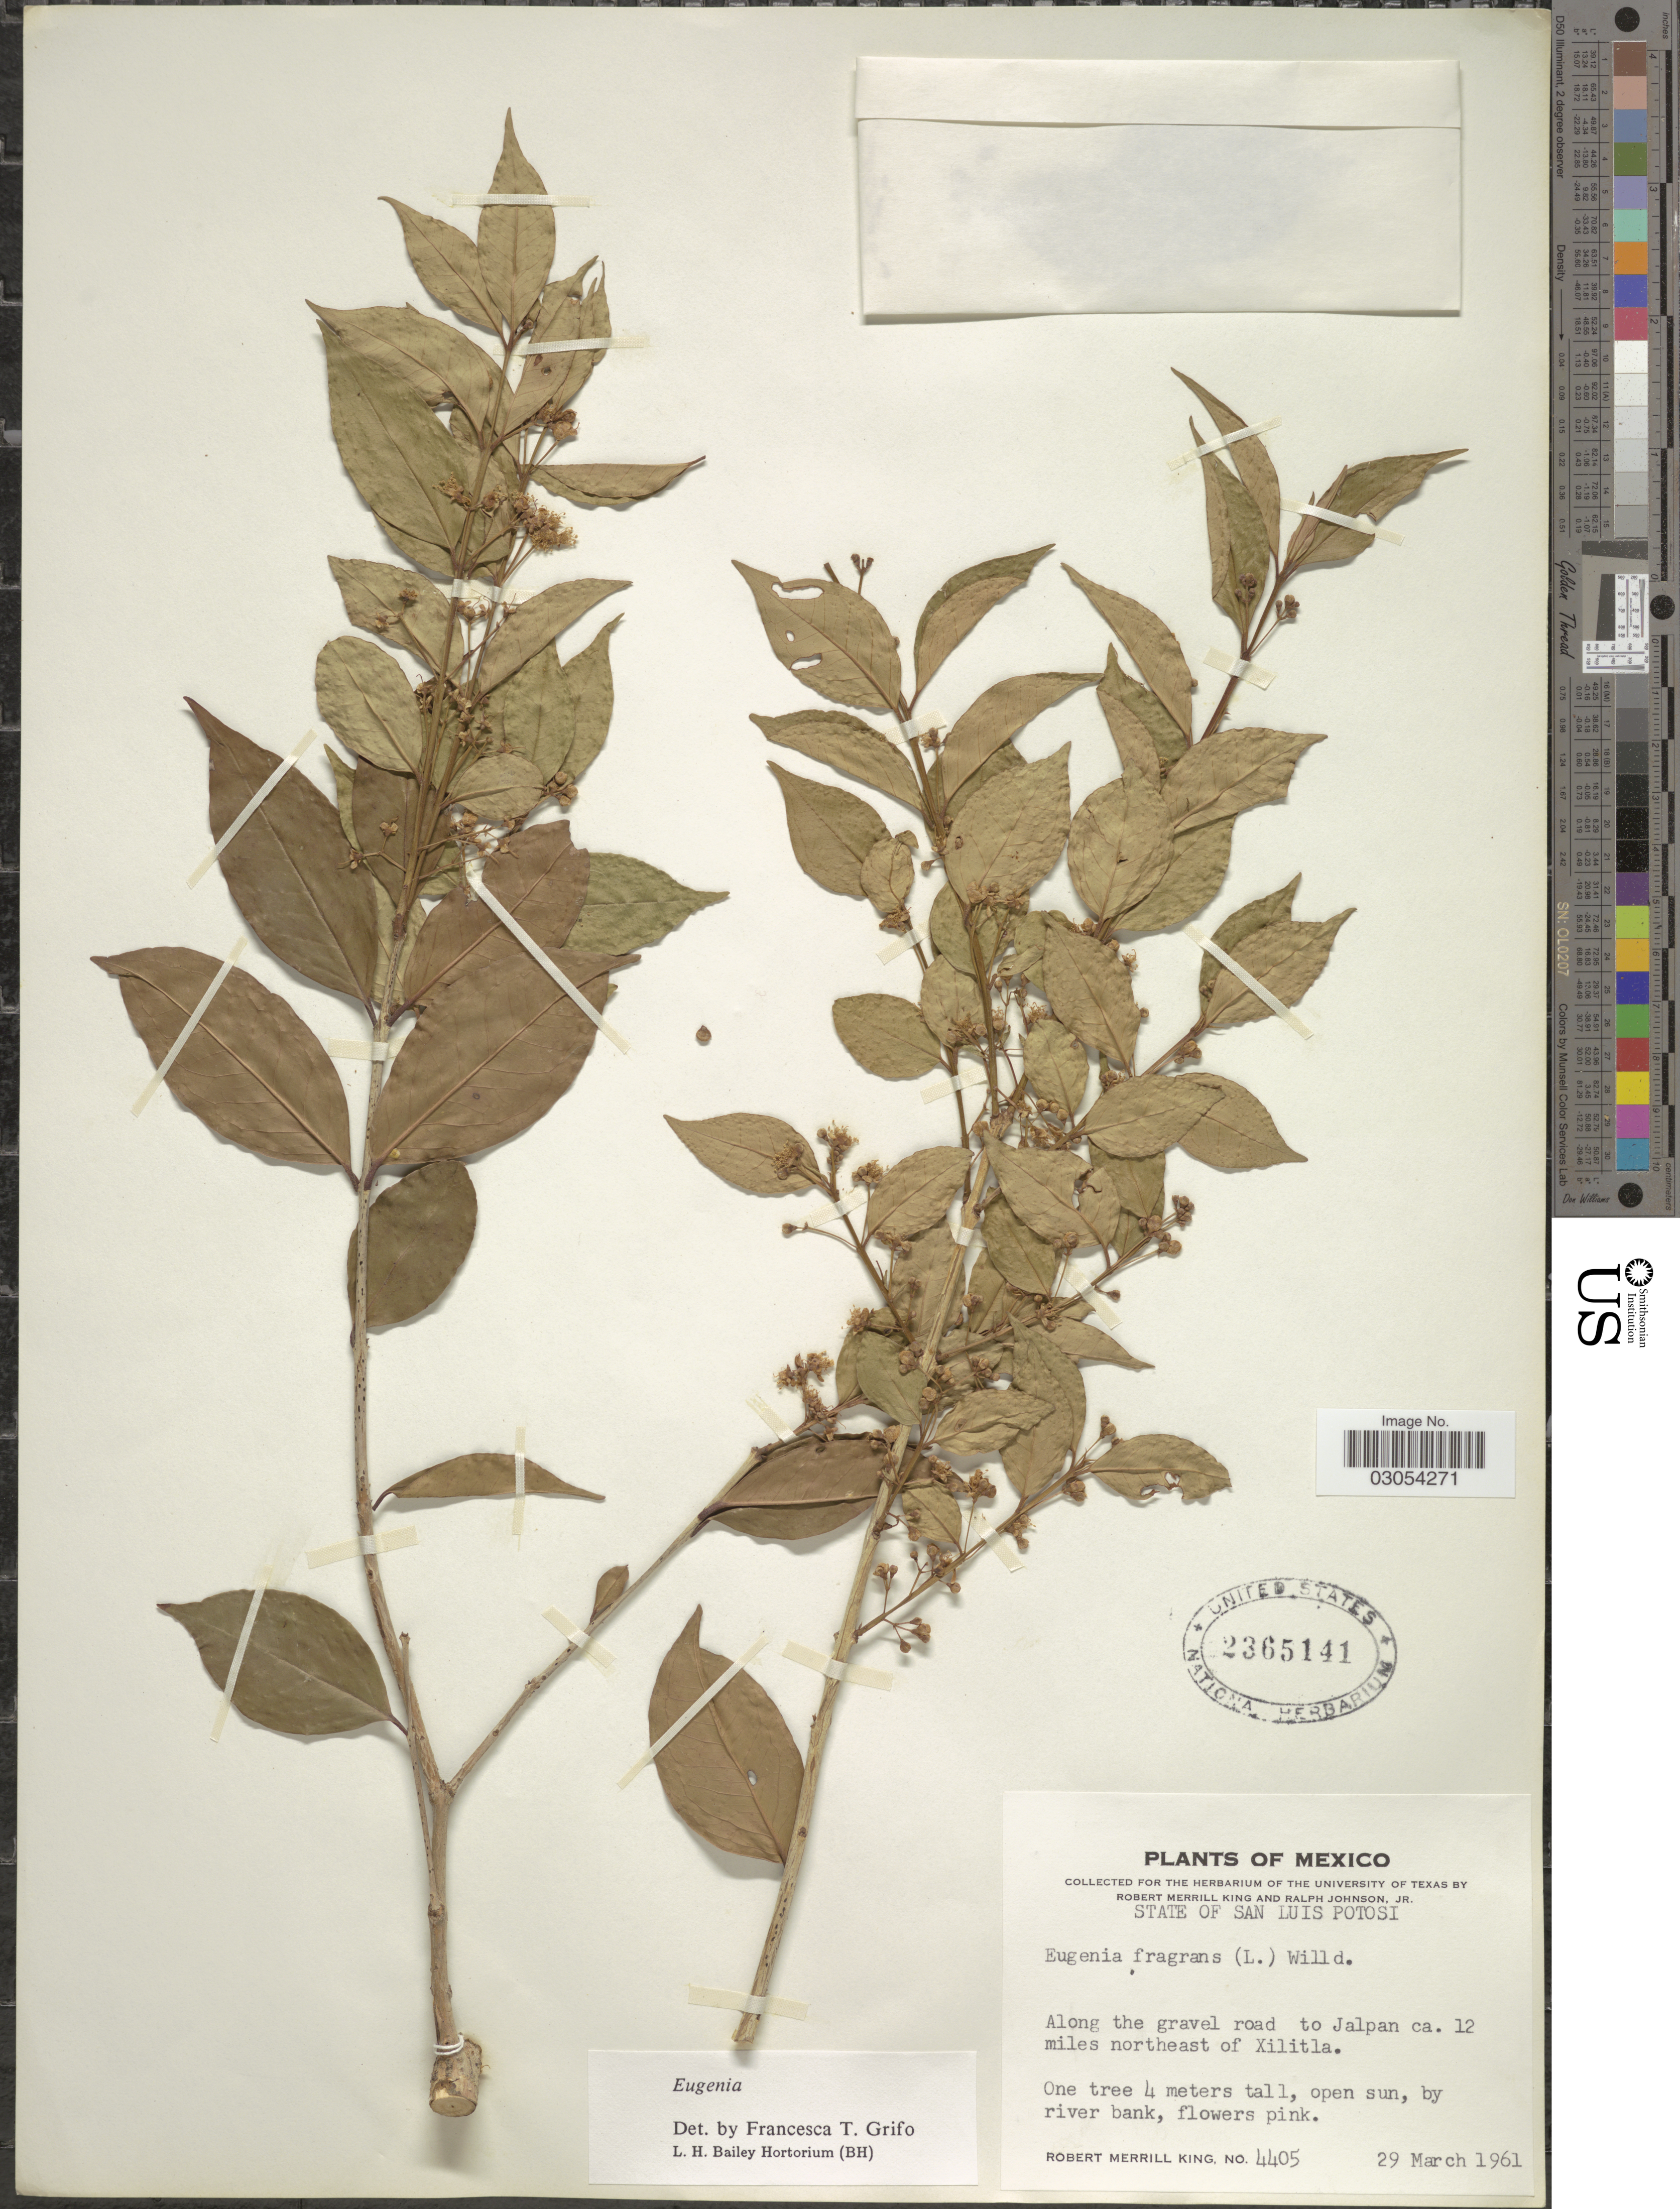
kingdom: Plantae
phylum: Tracheophyta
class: Magnoliopsida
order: Myrtales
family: Myrtaceae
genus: Eugenia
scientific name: Eugenia sp.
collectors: R. M. King & R. Johnson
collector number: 4405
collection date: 1961-03-29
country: Mexico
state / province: San Luis Potosí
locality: State of San Luis Potosi. Along the gravel road to Jalpan ca. 12 miles northeast of Xilitla.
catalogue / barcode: US 2365141